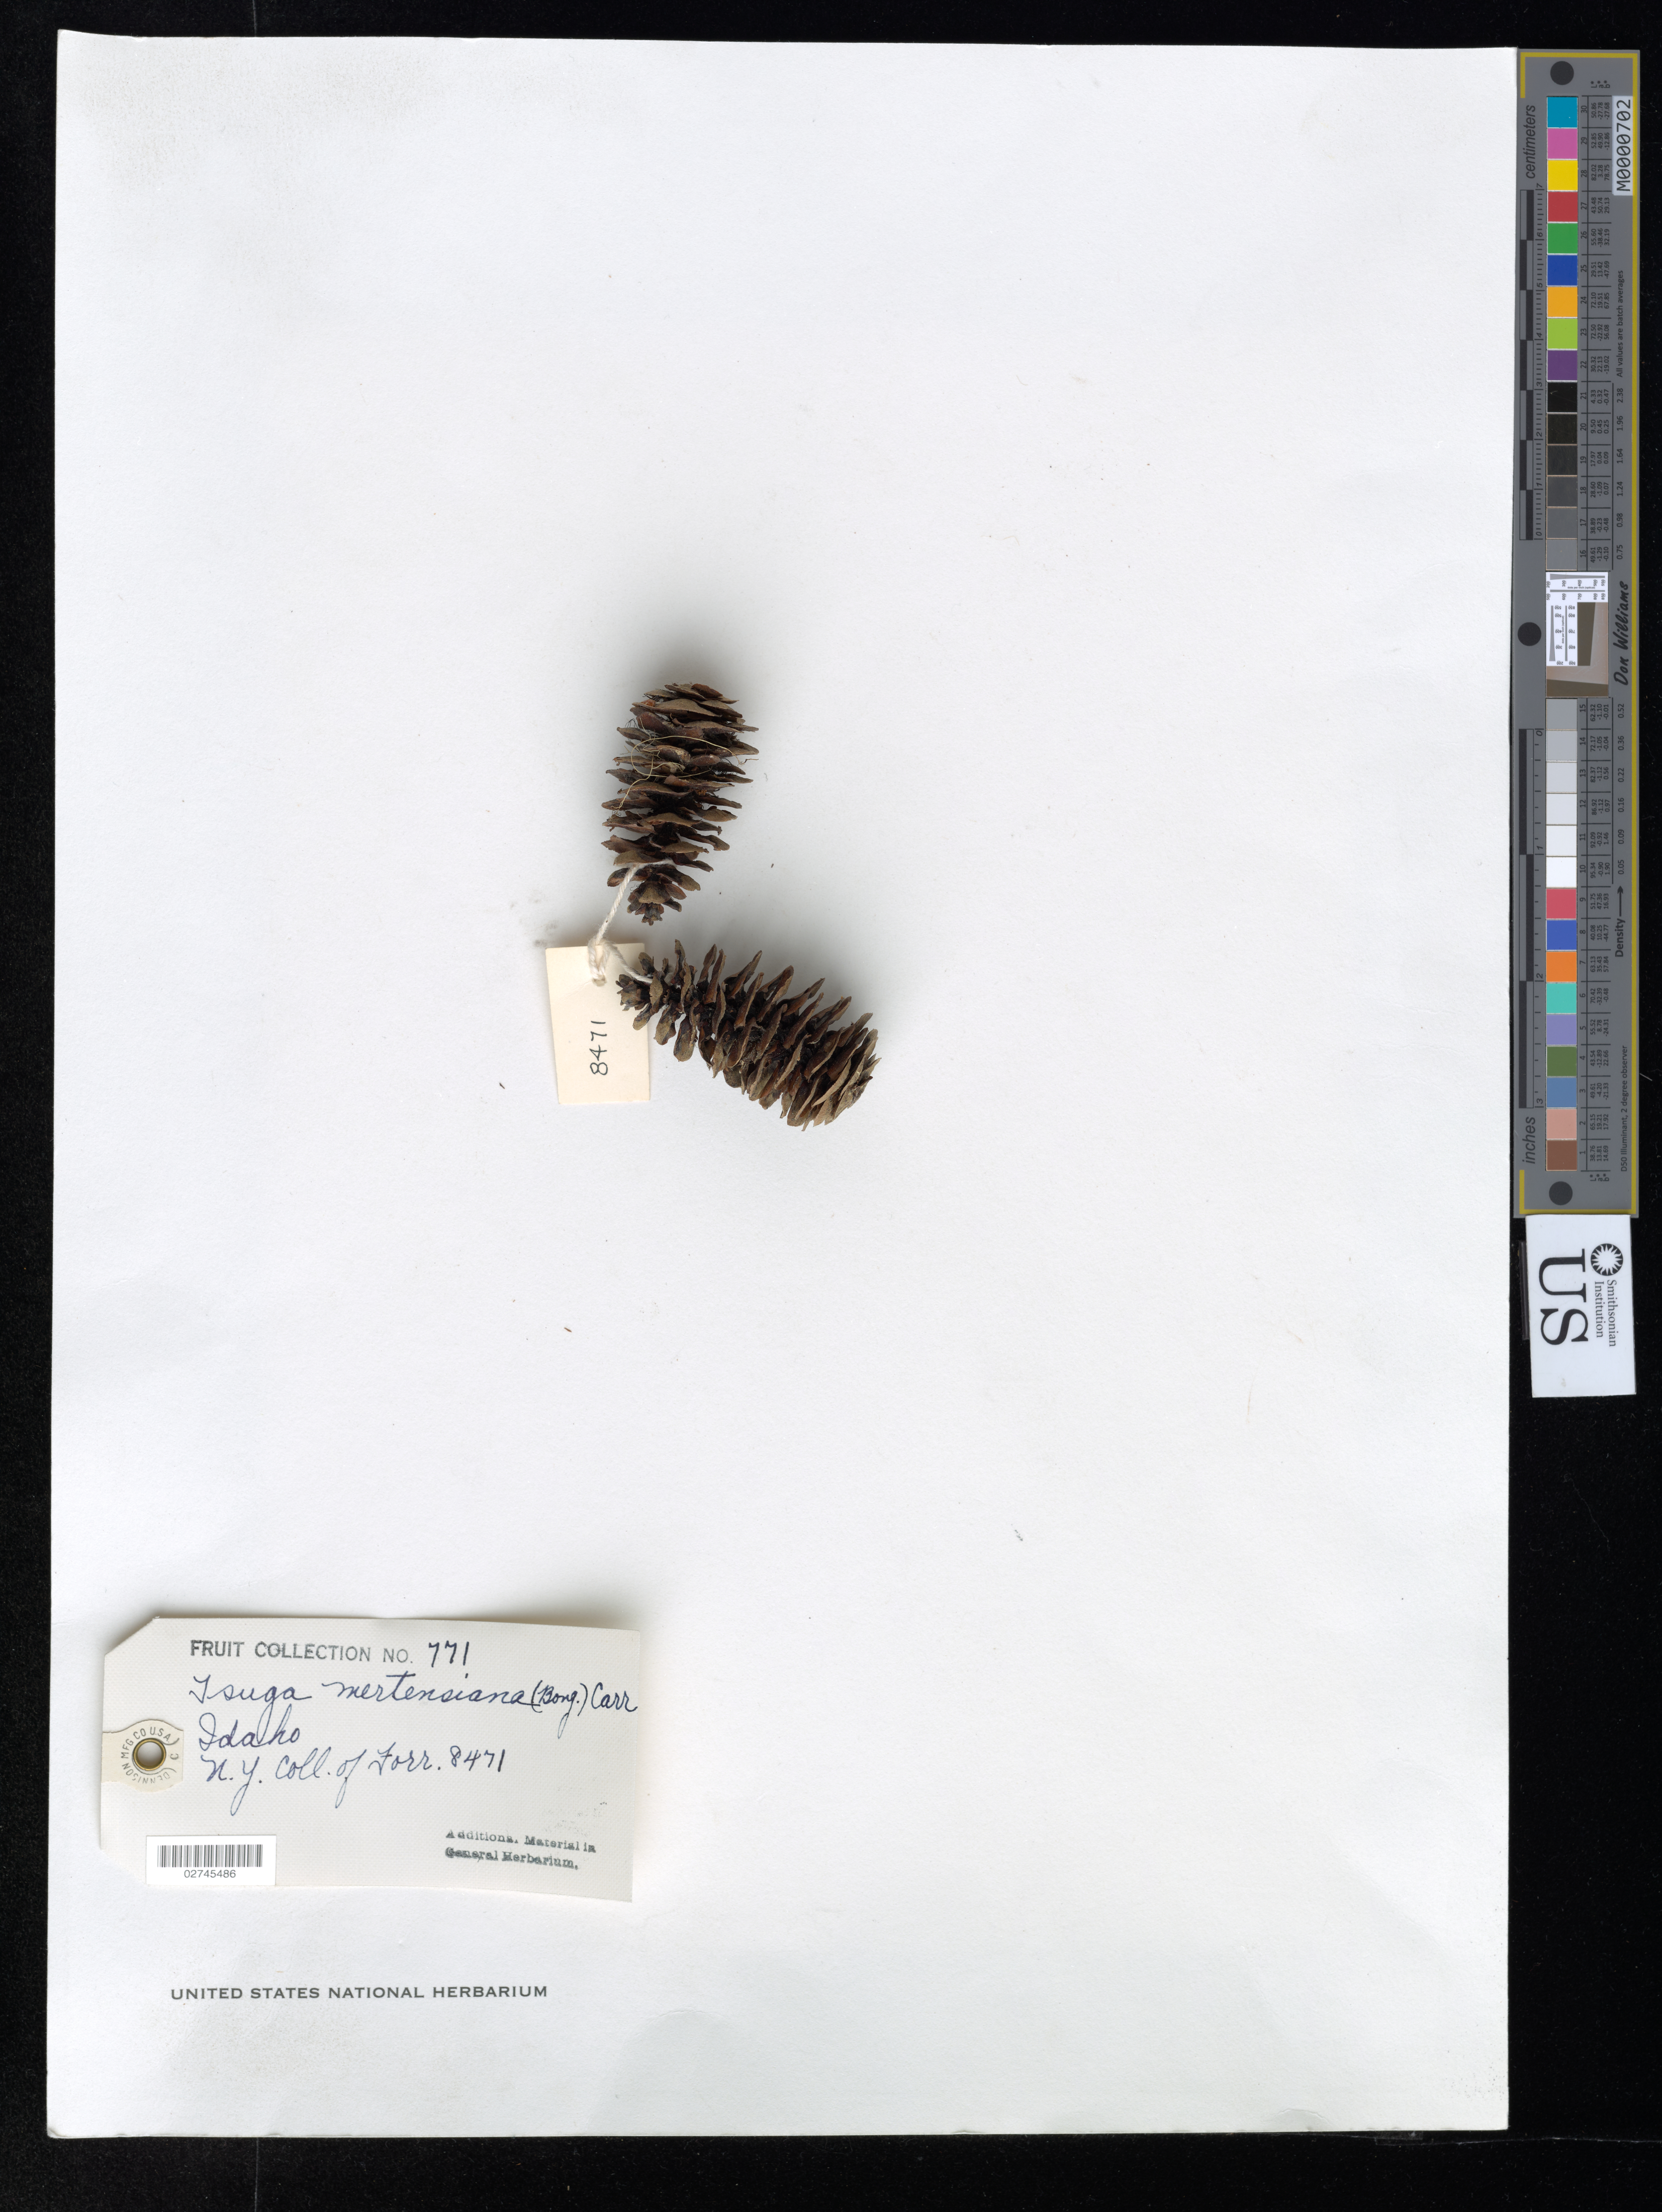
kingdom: Plantae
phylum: Tracheophyta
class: Pinopsida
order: Pinales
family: Pinaceae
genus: Tsuga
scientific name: Tsuga mertensiana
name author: (Bong.) Carrière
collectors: D. McKenney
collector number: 8471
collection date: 1938-09-17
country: United States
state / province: Idaho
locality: Clearwater Nat. For.